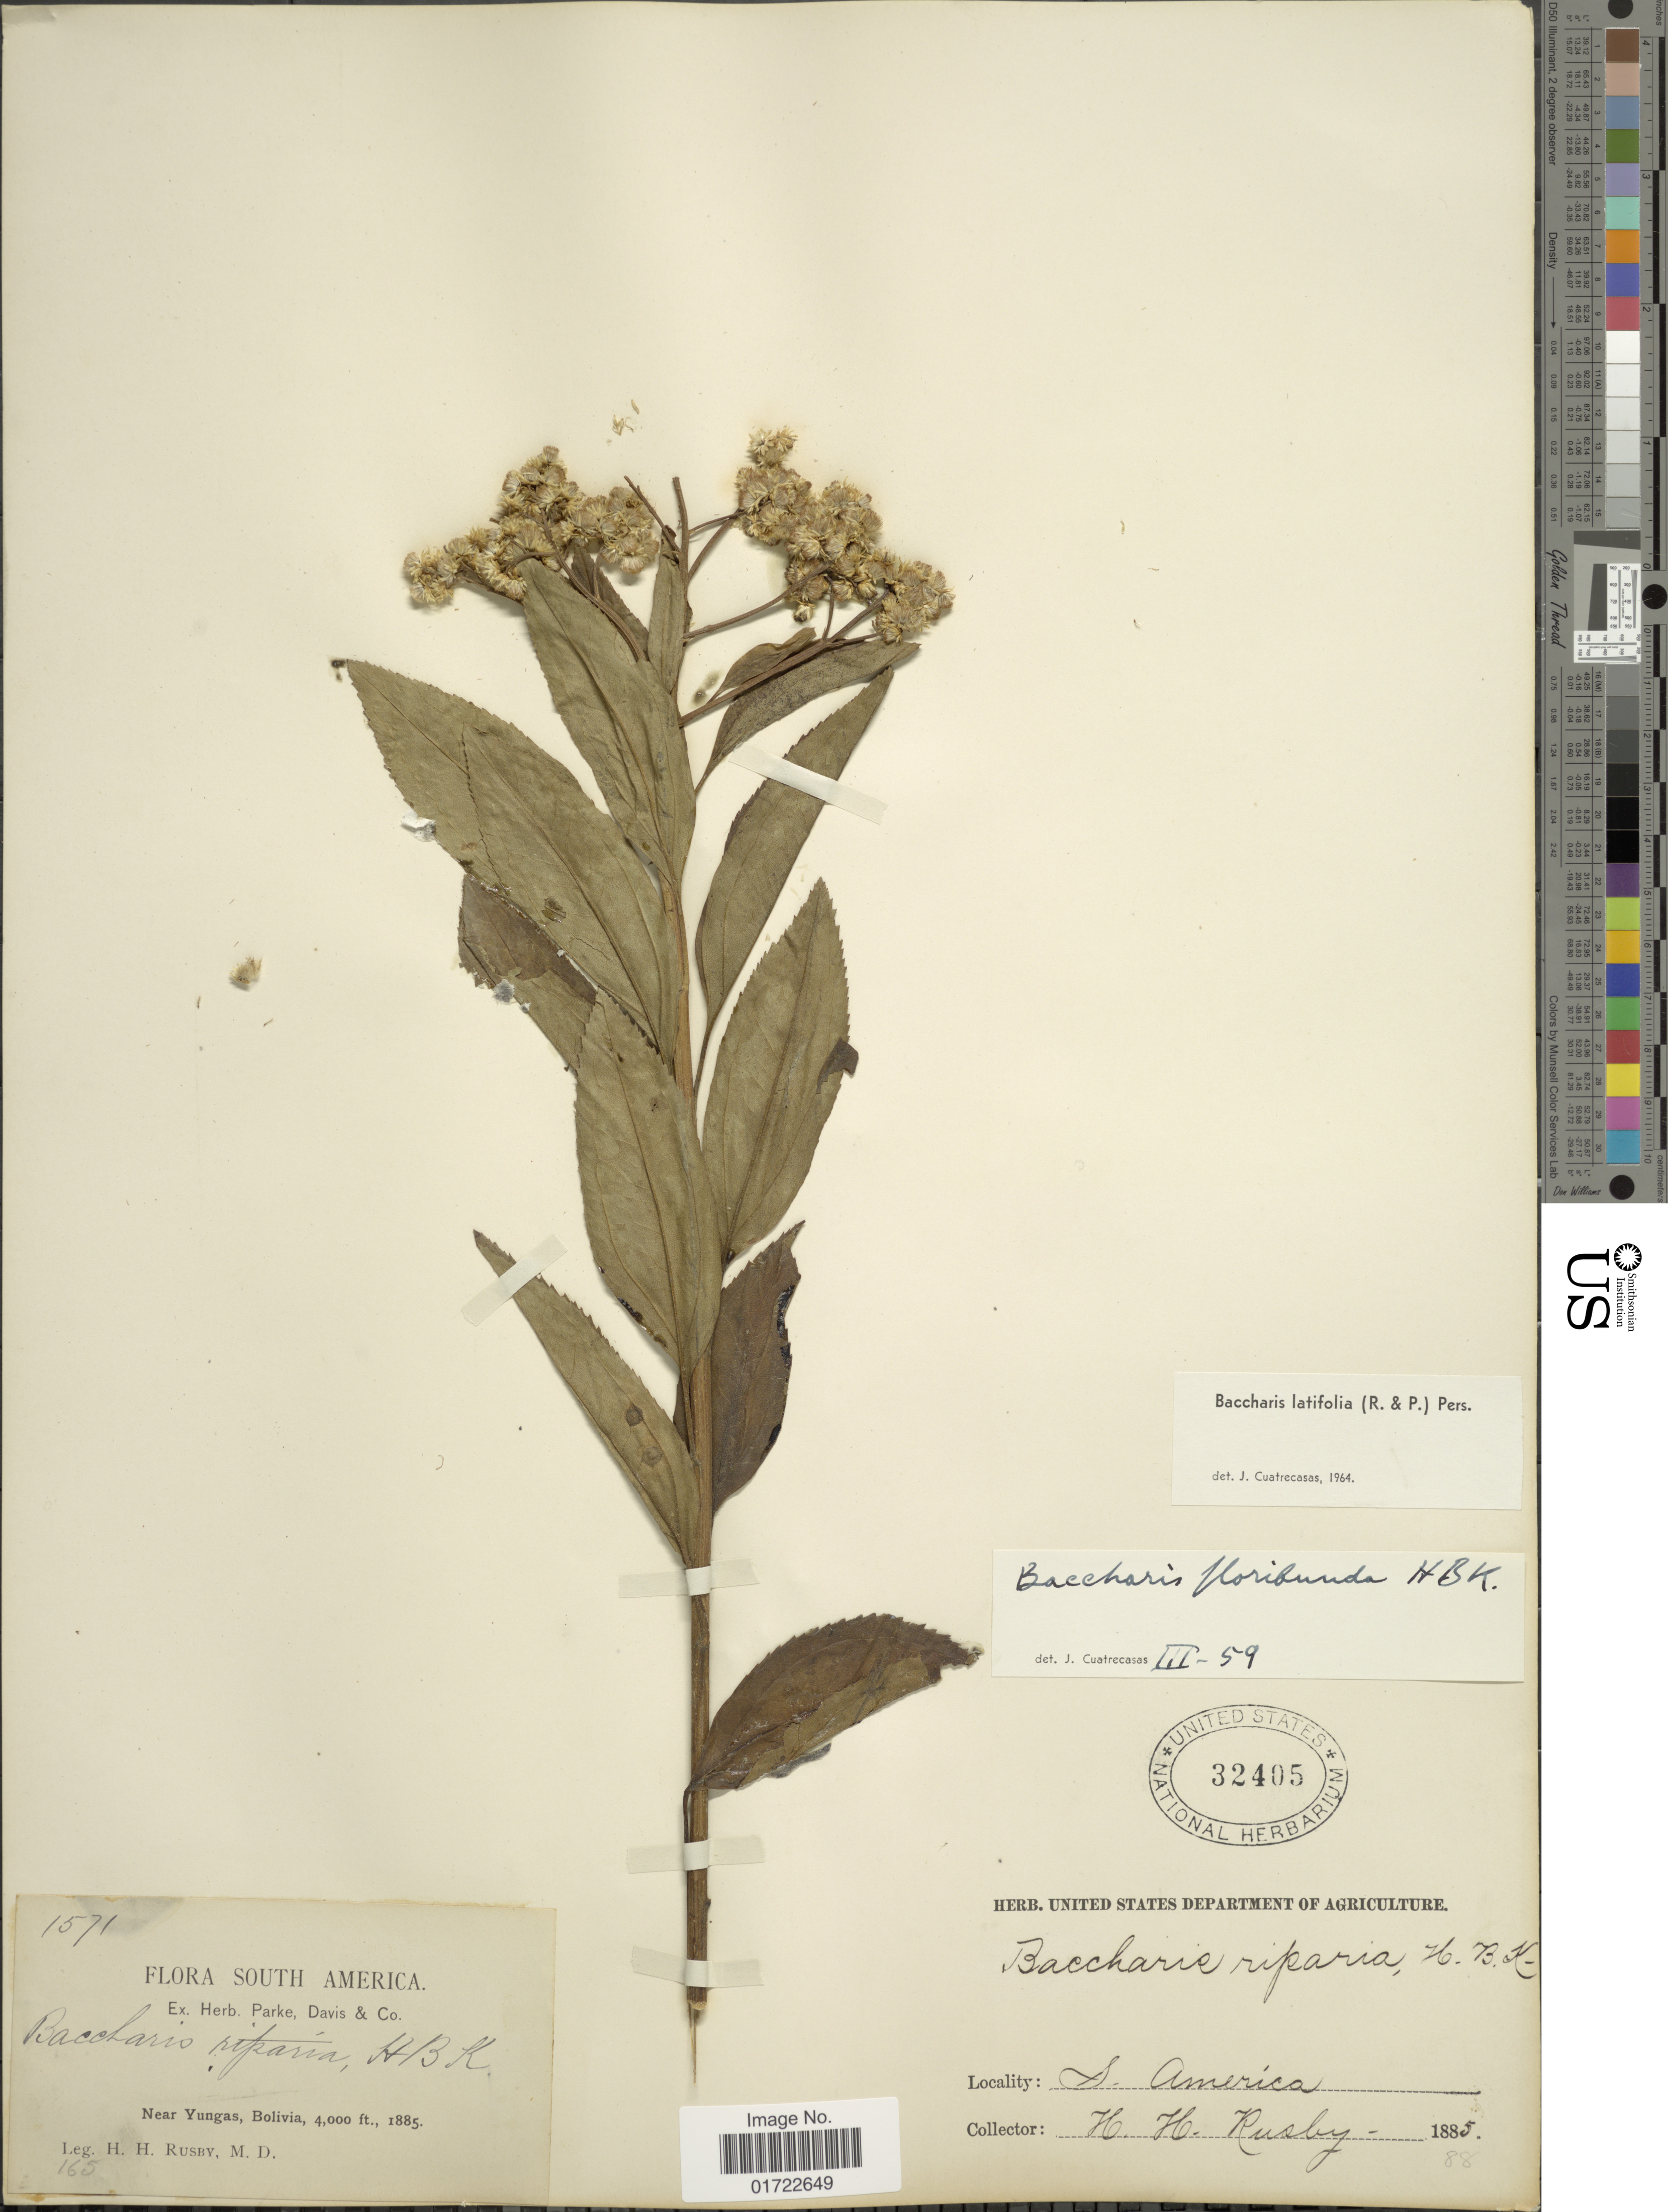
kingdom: Plantae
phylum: Tracheophyta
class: Magnoliopsida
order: Asterales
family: Asteraceae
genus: Baccharis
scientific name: Baccharis latifolia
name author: (Ruiz & Pav.) Pers.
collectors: H. H. Rusby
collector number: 1571/165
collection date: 1885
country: Bolivia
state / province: La Paz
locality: Near Yungas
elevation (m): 1219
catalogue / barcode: US 32405